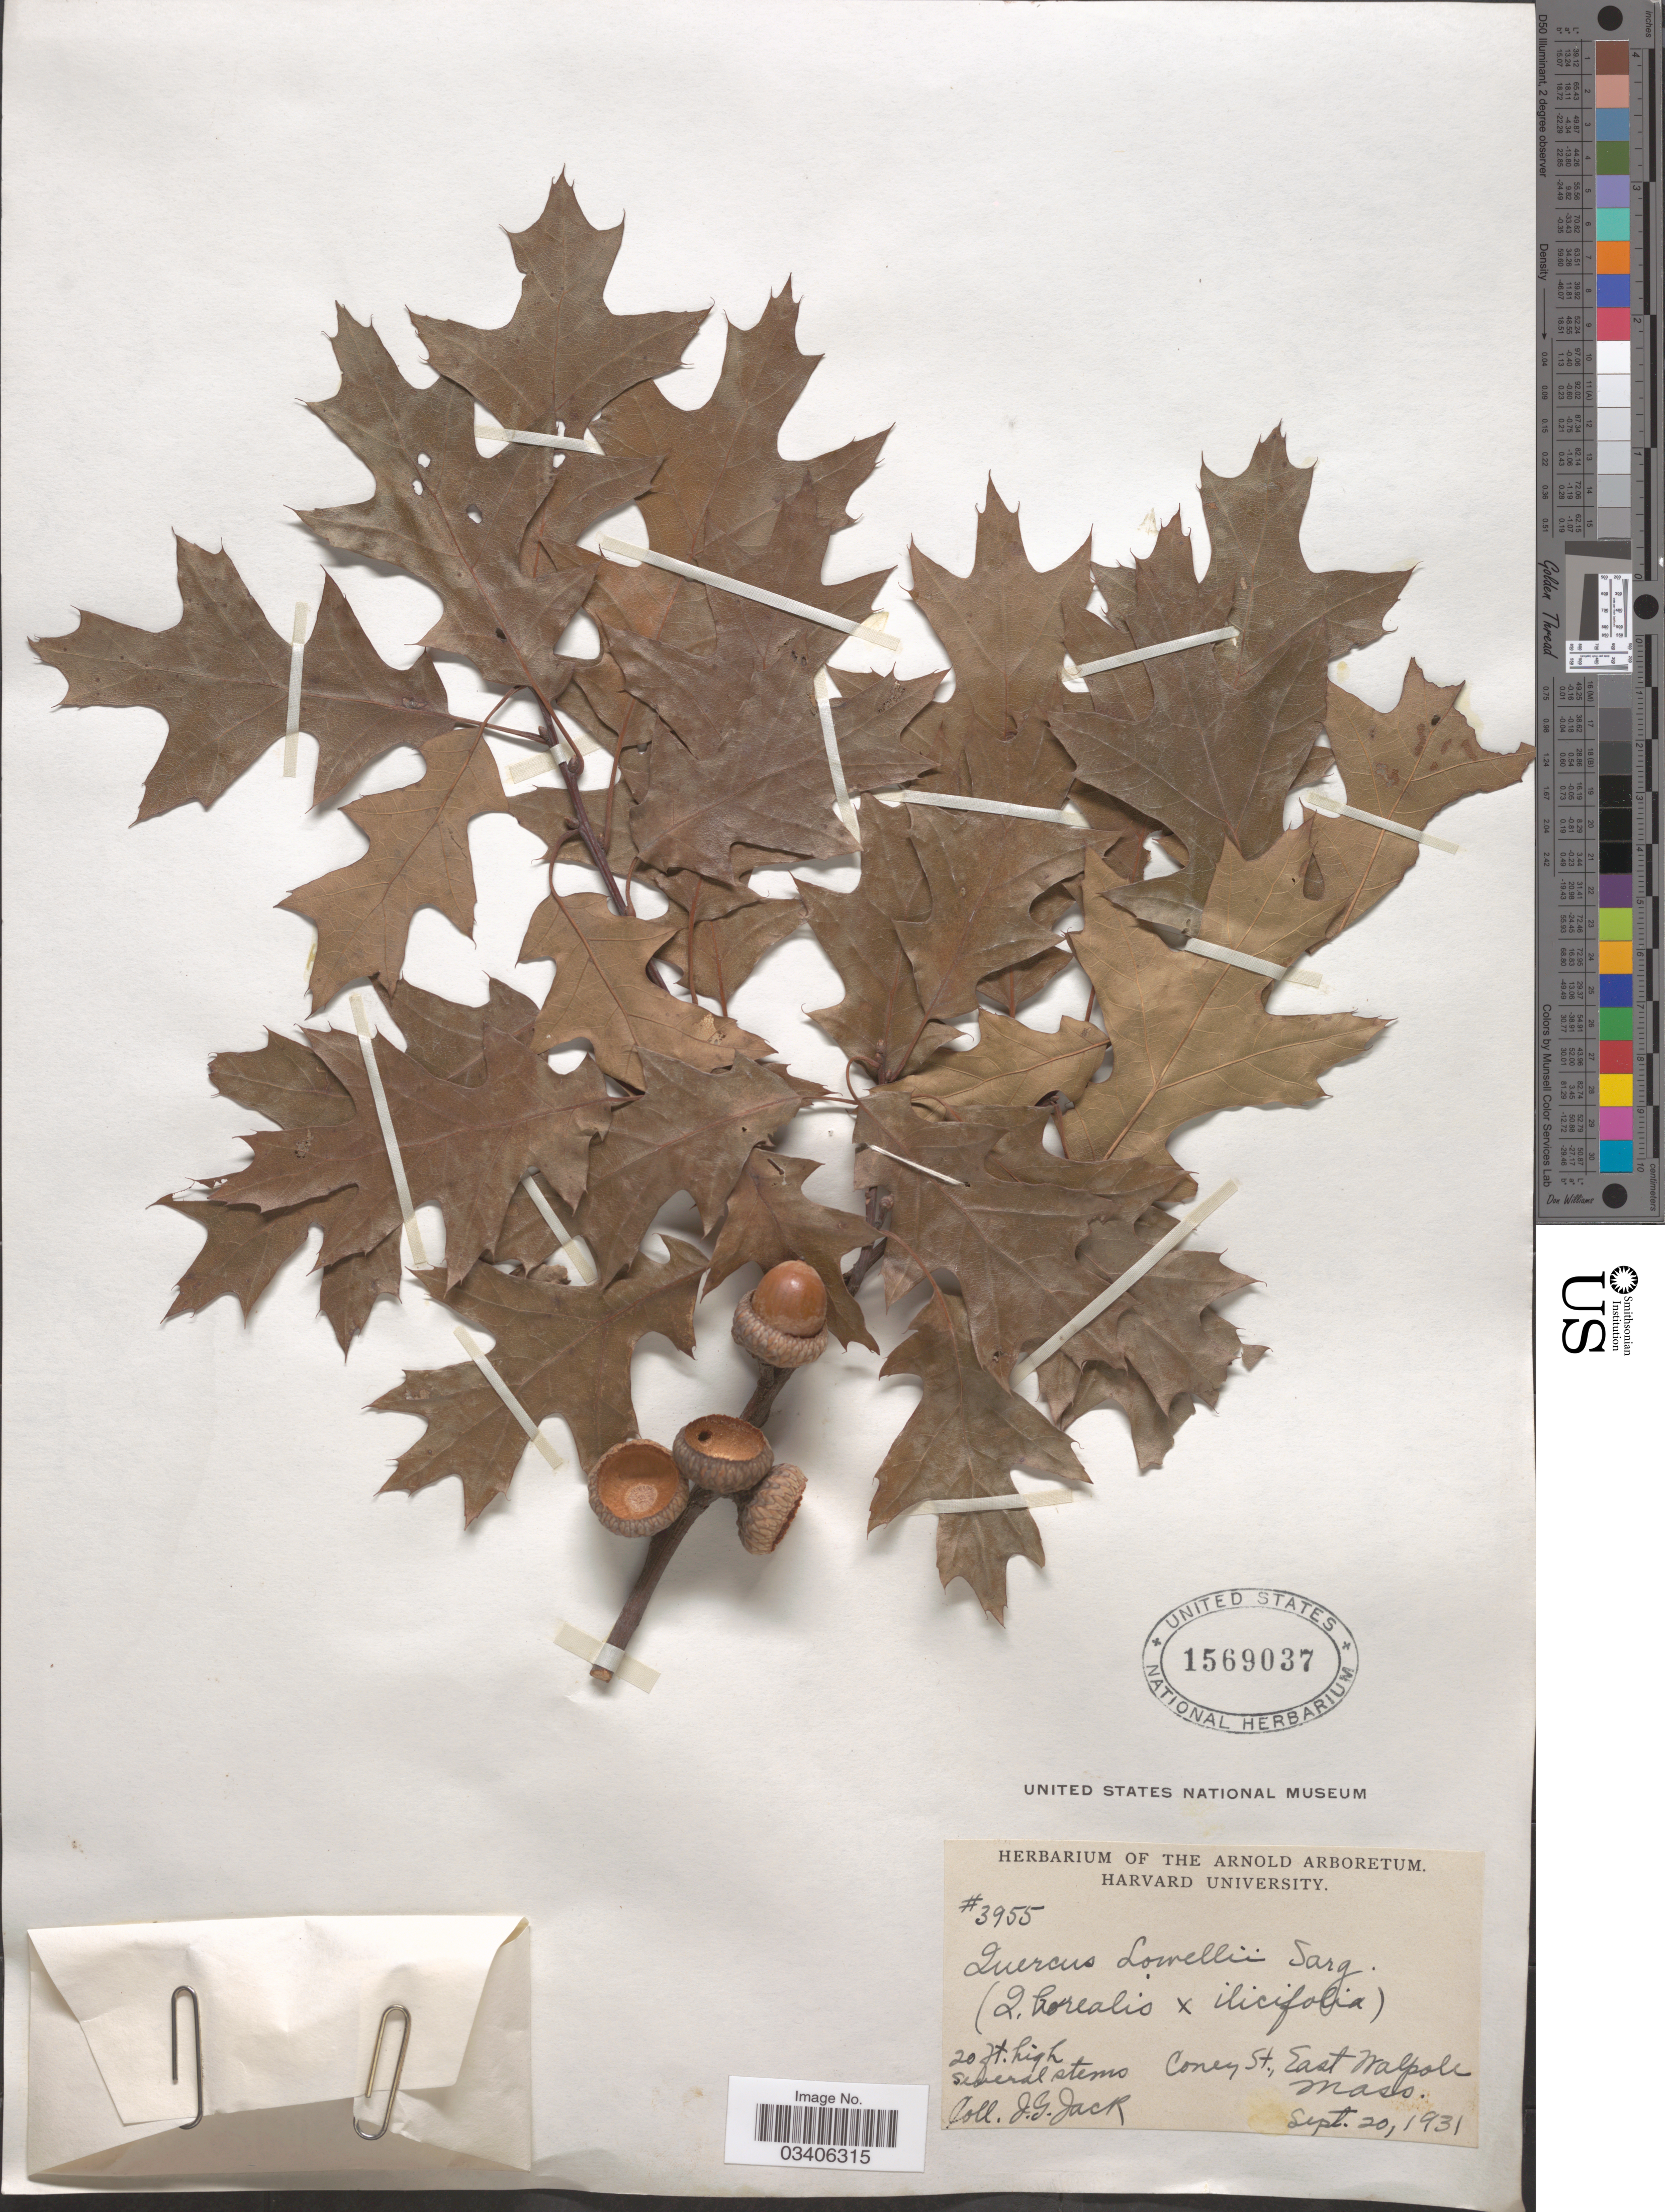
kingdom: Plantae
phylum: Tracheophyta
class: Magnoliopsida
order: Fagales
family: Fagaceae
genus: Quercus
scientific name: Quercus x lowellii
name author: Sarg.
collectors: J. G. Jack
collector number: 3955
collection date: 1931-09-20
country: United States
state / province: Massachusetts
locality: Coney St., East Walpole.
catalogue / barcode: US 1569037